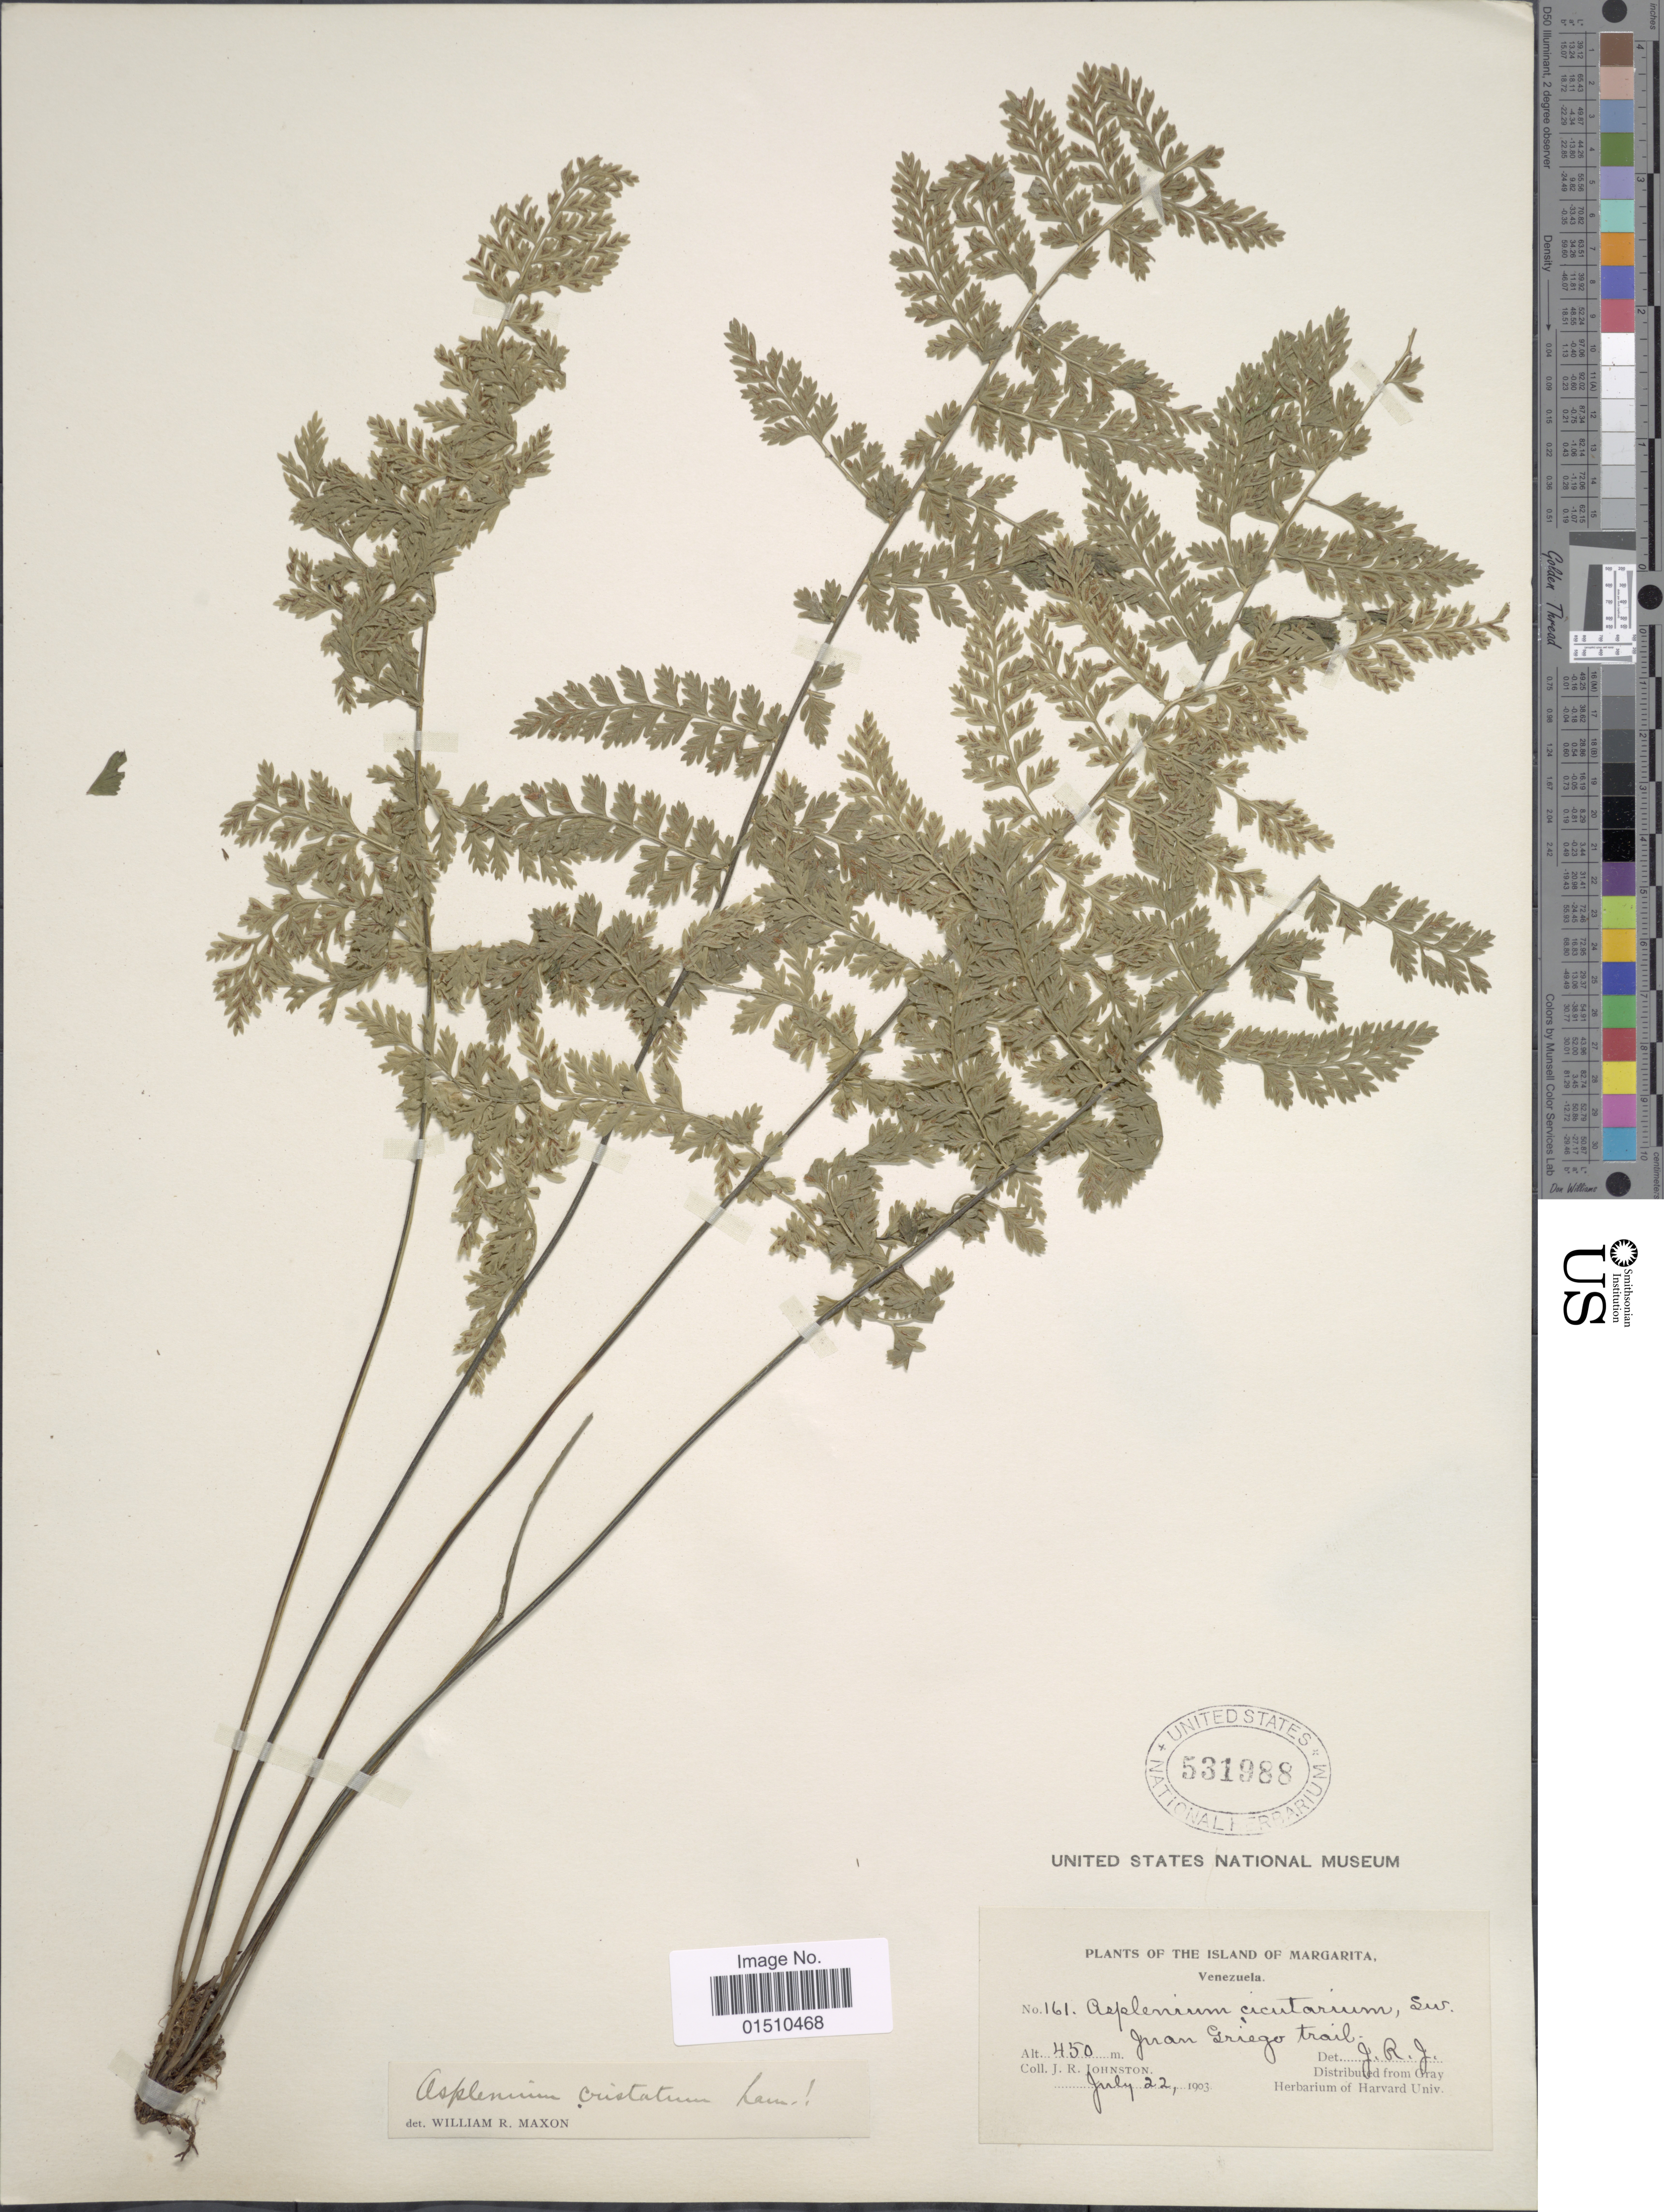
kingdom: Plantae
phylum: Tracheophyta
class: Polypodiopsida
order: Polypodiales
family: Aspleniaceae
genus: Asplenium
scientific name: Asplenium cristatum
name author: Lam.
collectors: J. Johnston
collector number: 161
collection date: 1903-07-22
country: Venezuela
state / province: Nueva Esparta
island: Margarita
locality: The Island of Margarita, Venezuela, Juan Griego trail.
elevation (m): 450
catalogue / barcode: US 531988